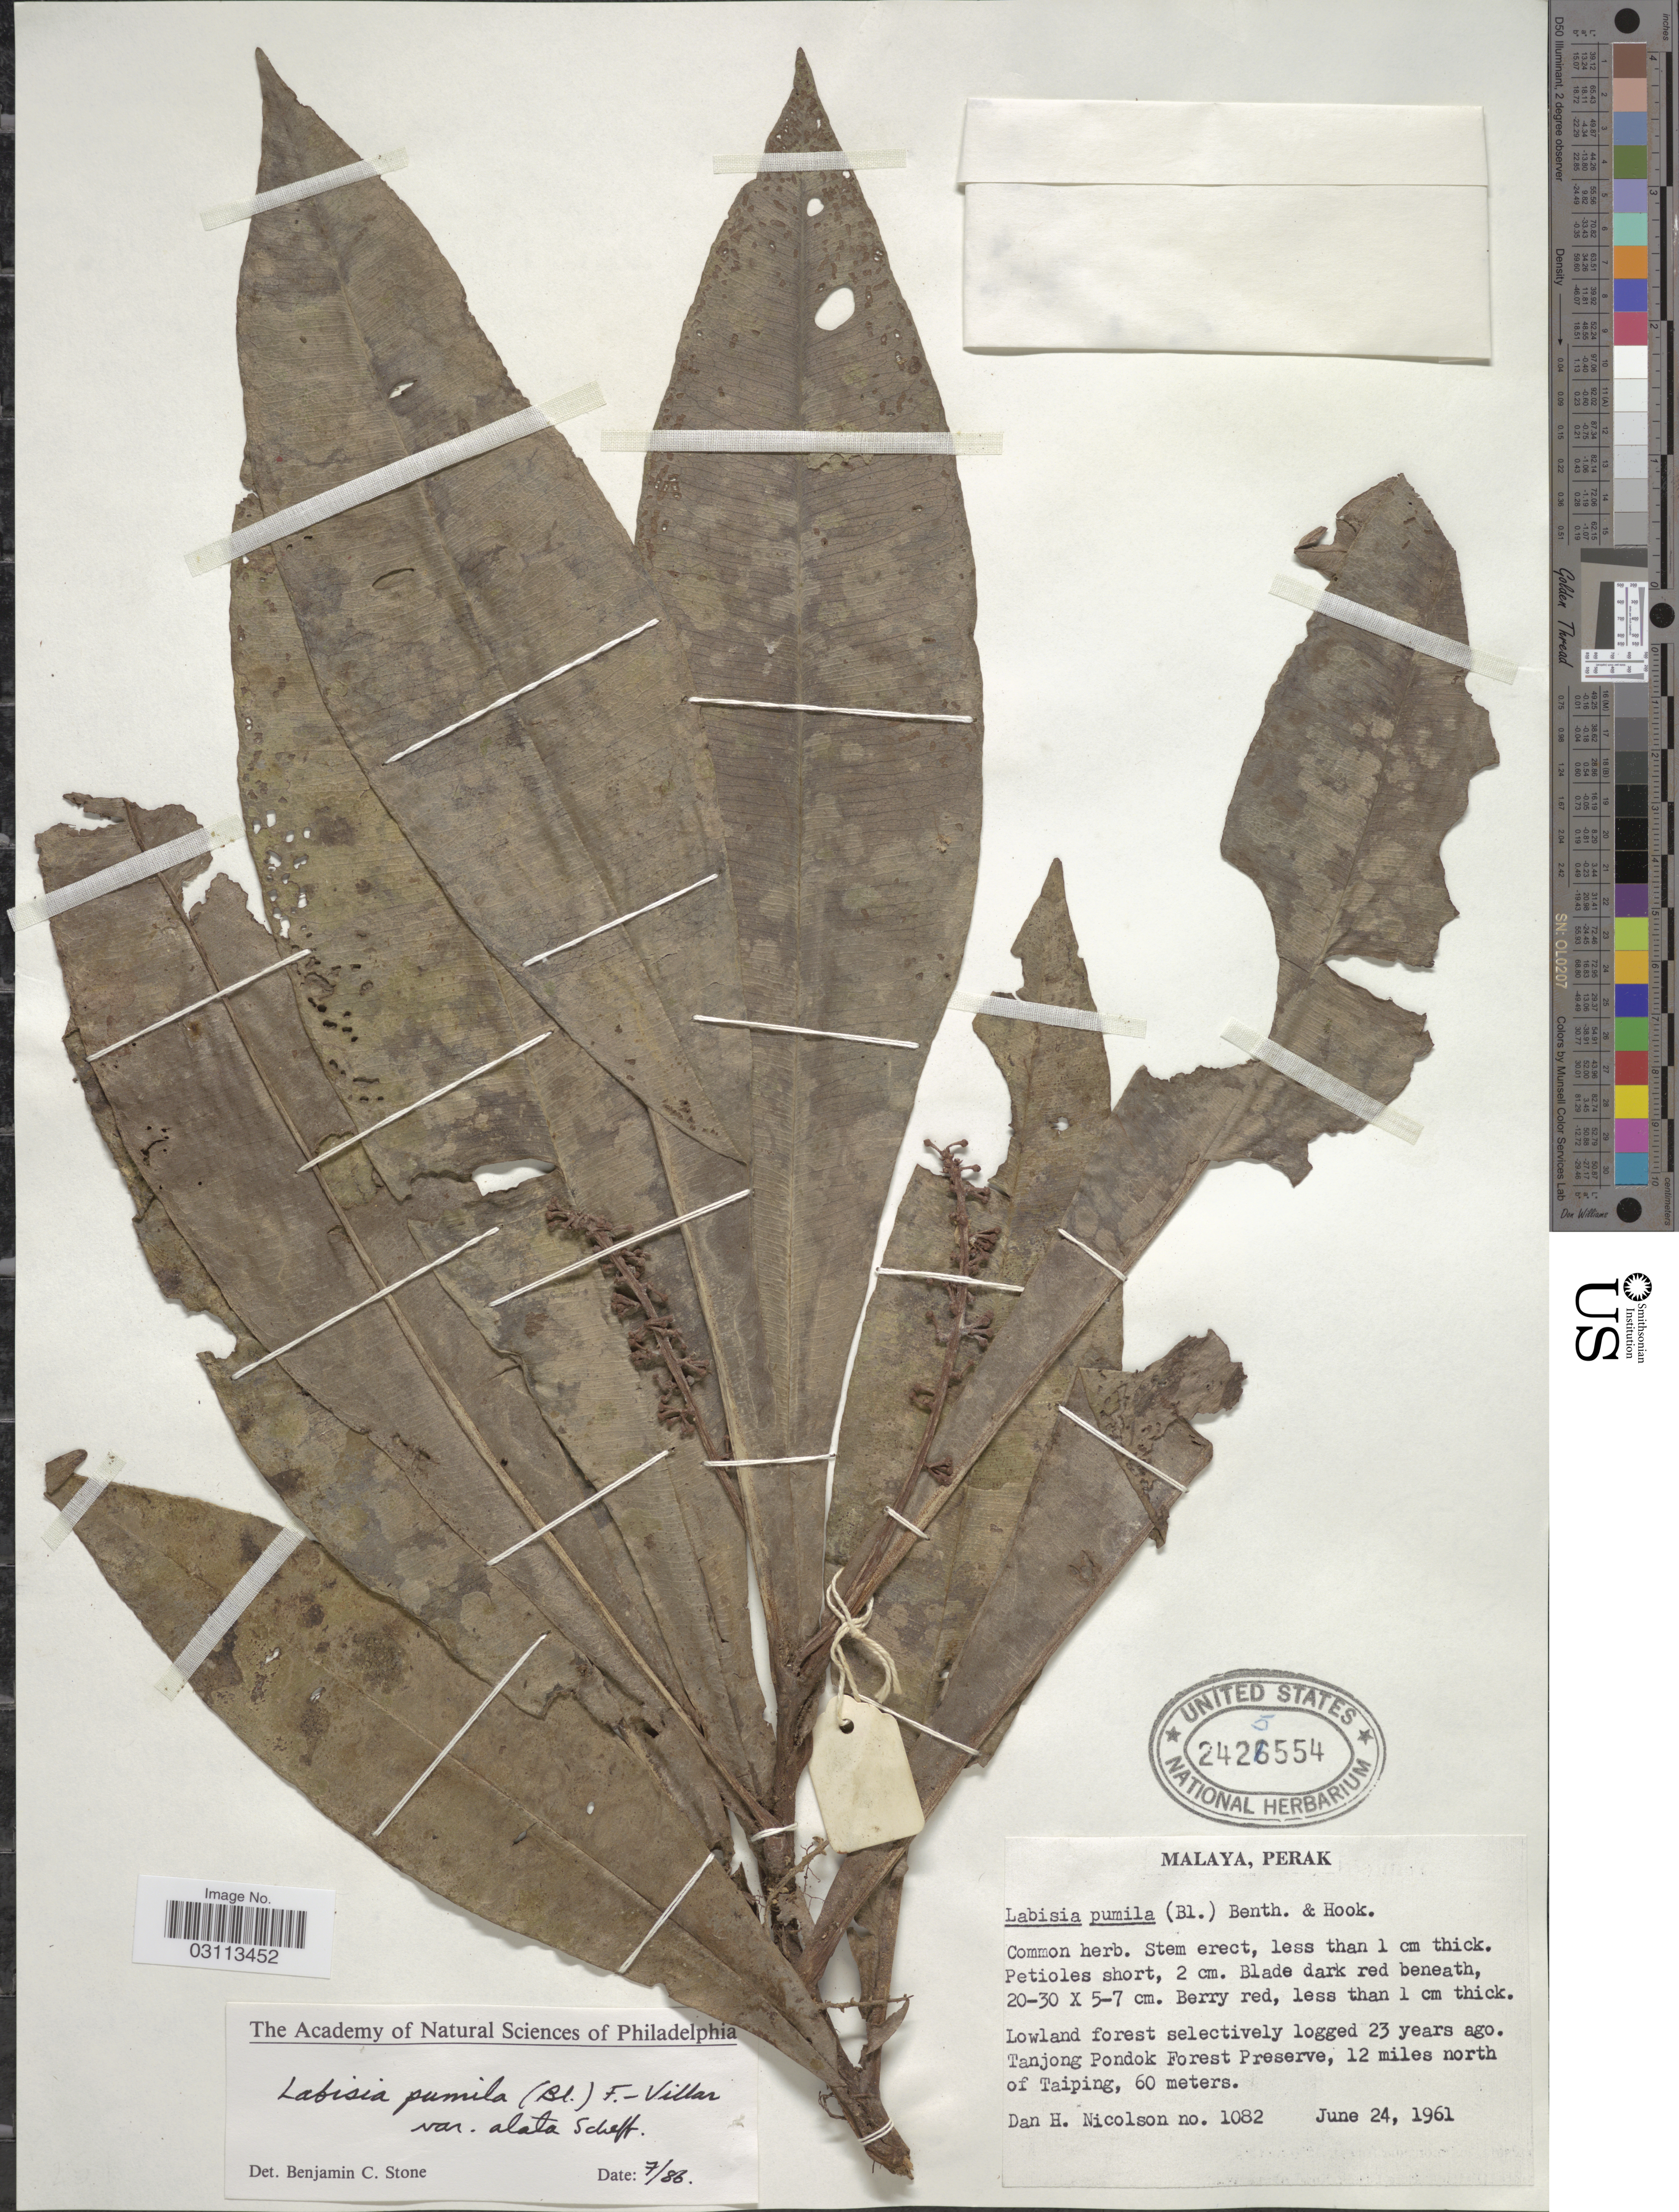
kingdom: Plantae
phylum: Tracheophyta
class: Magnoliopsida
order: Ericales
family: Primulaceae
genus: Labisia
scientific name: Labisia pumila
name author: (Blume) Fern.-Vill.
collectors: D. H. Nicolson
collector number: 1082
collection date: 1961-06-24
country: Malaysia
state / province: Perak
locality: Tanjong Pondok Forest Preserve, 12 miles north of Taiping.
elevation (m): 60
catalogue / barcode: US 2425554